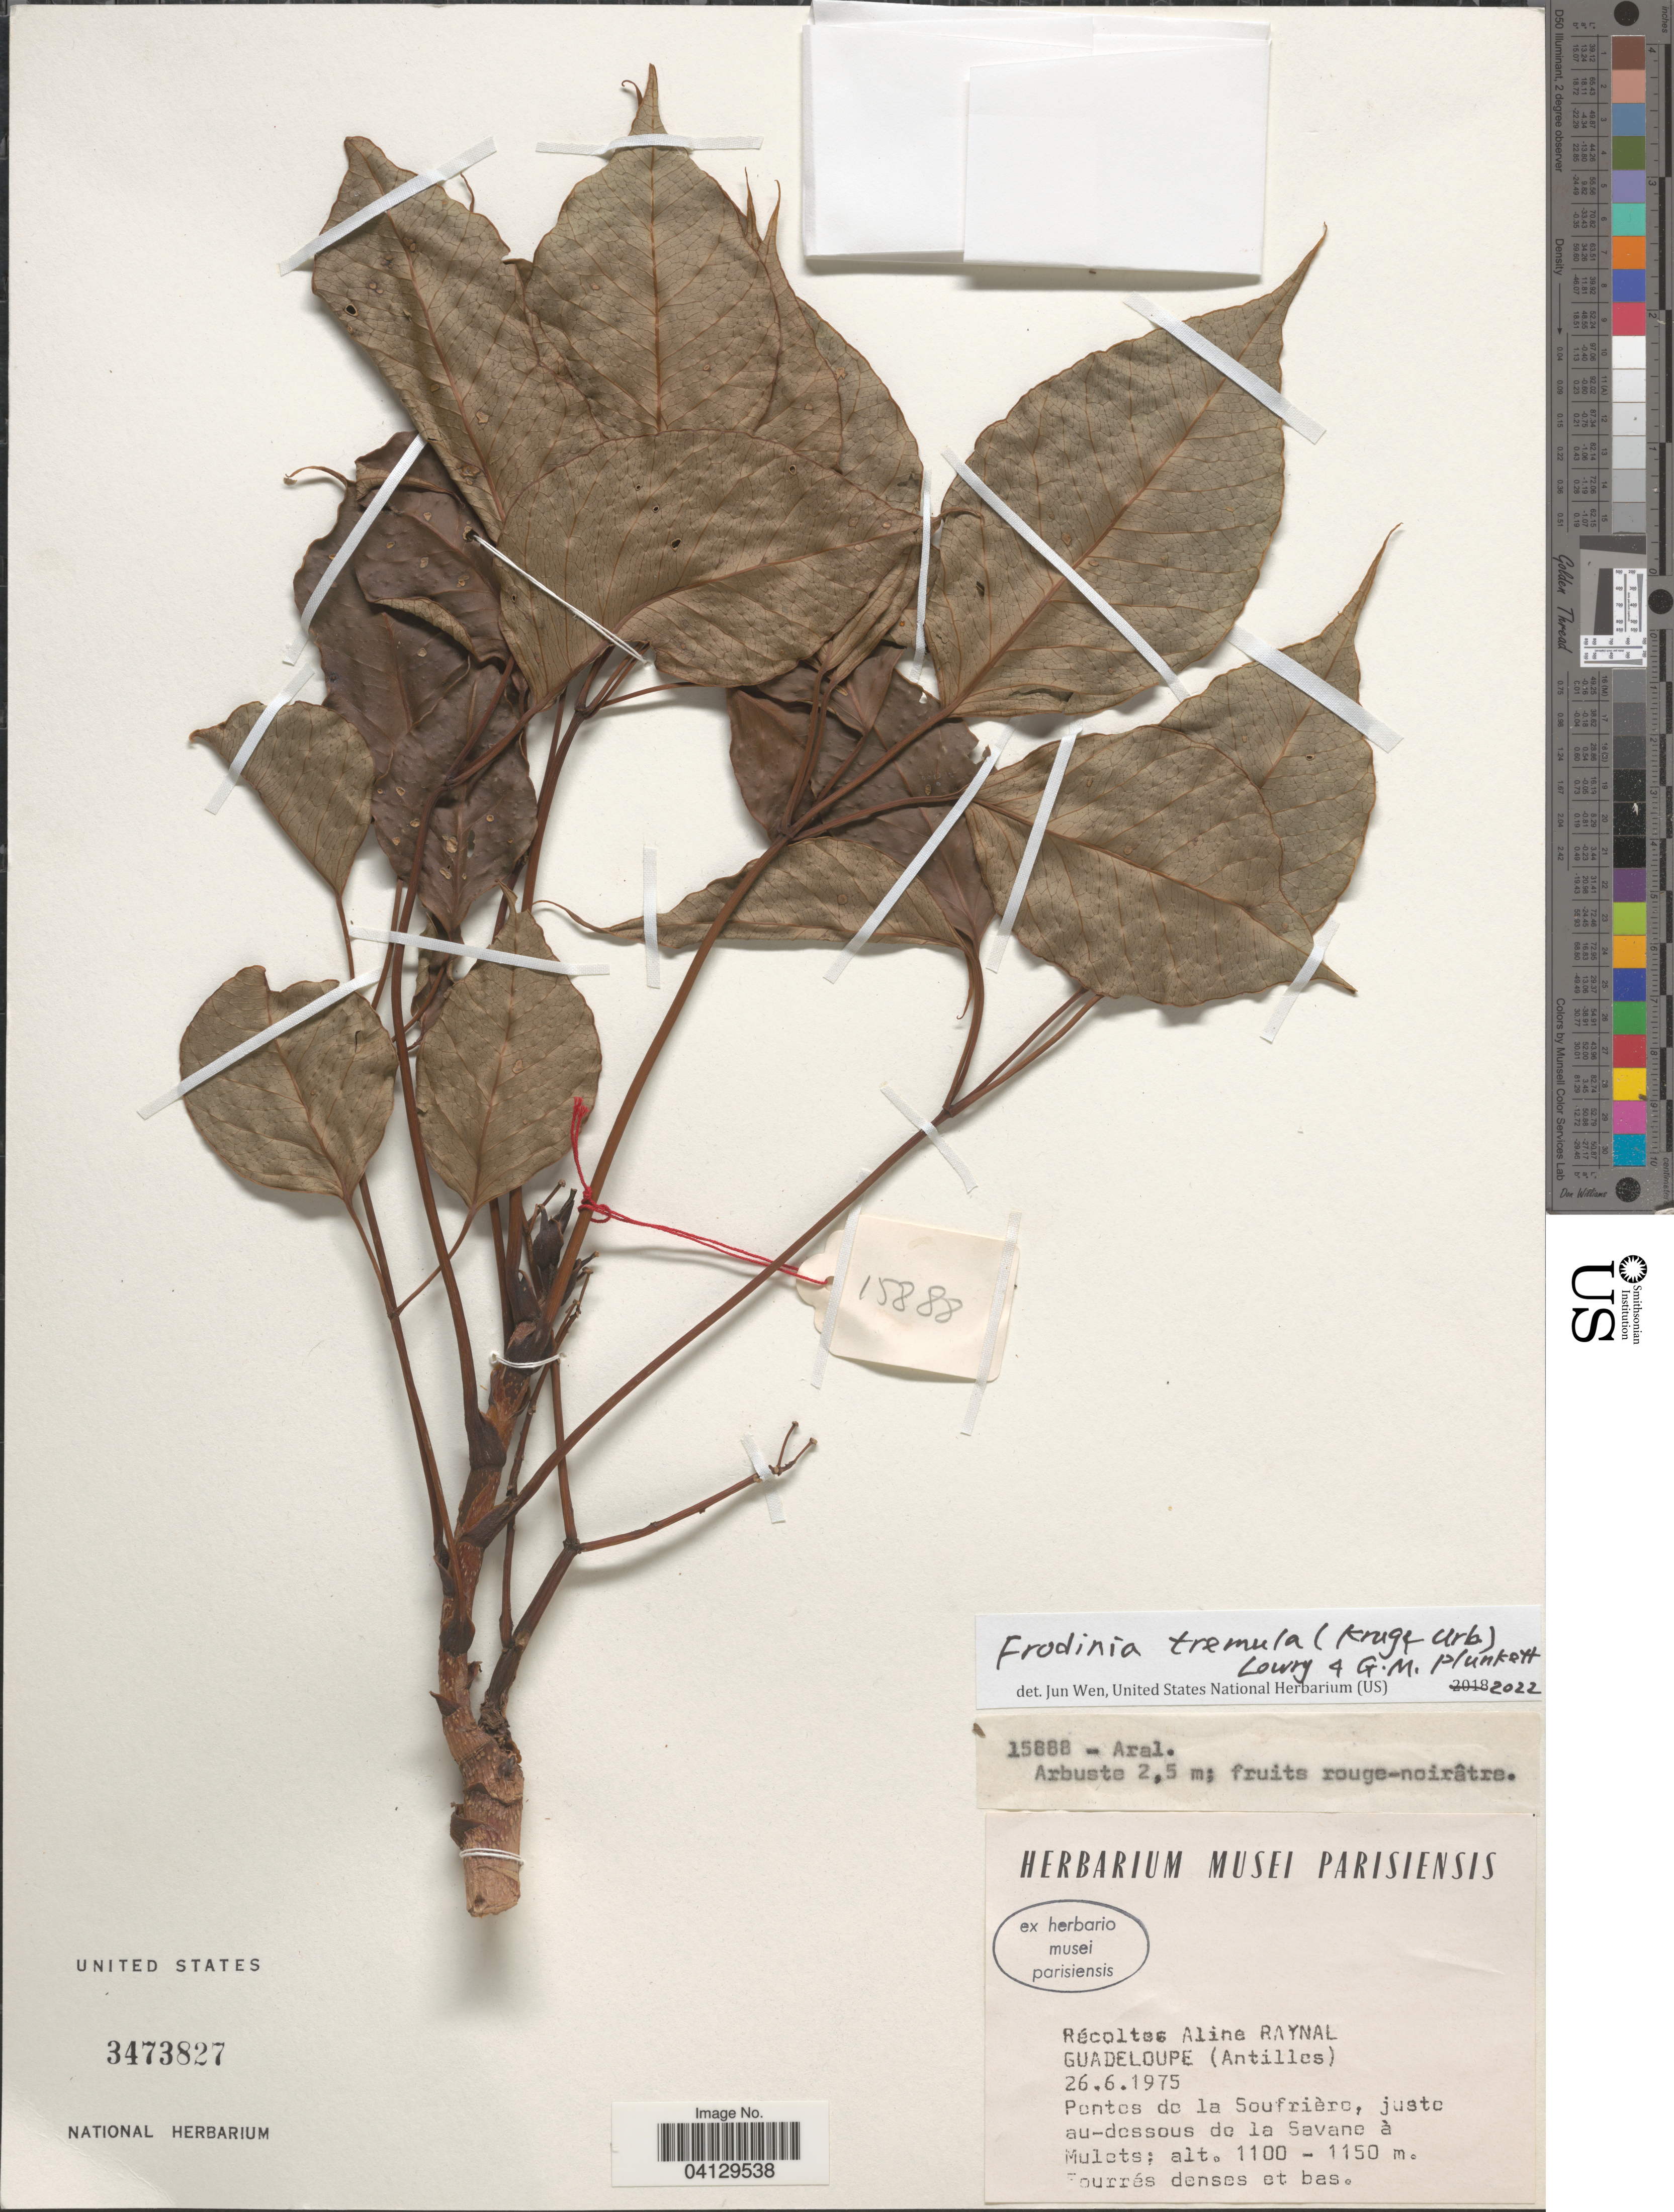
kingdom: Plantae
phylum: Tracheophyta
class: Magnoliopsida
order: Apiales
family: Araliaceae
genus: Frodinia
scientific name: Frodinia tremula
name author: (Krug & Urb.) Lowry & G. M. Plunkett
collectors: A. M. Raynal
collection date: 1975-06-26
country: Guadeloupe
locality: (Antilles). Pentes de la Soufrièro, juste au-dessous de la Savane à Mulets.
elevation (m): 1100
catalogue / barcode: US 3473827